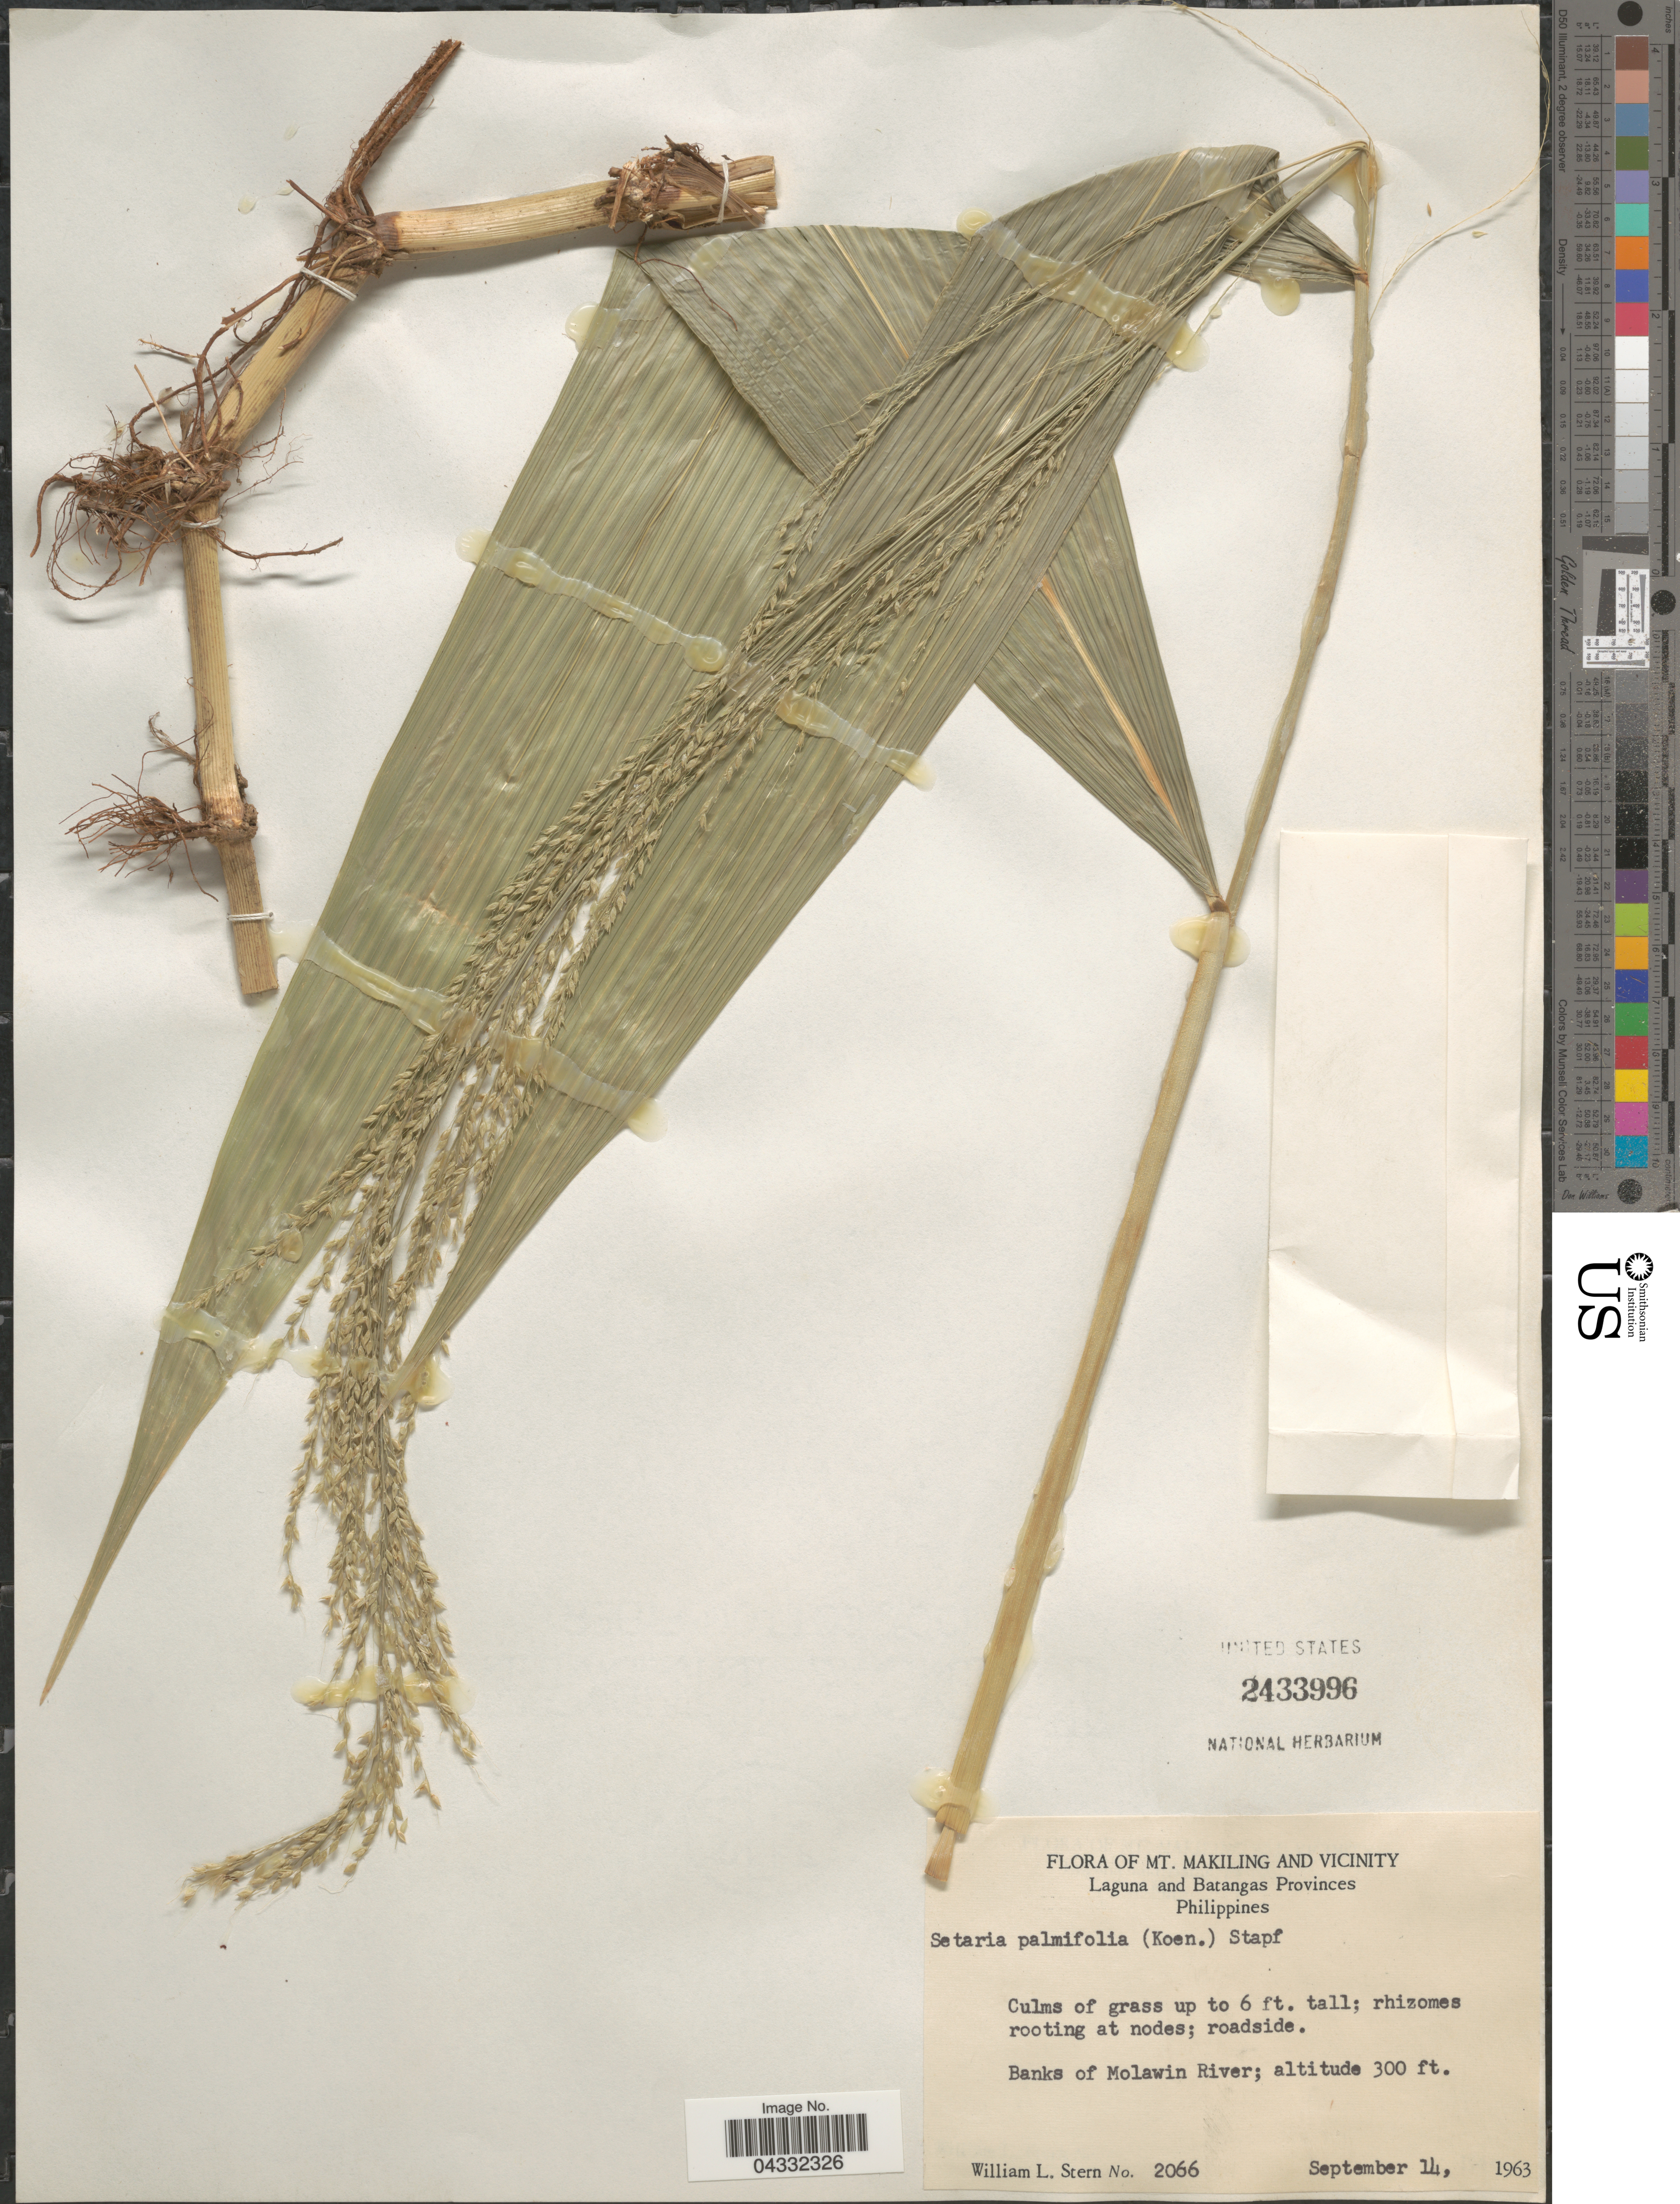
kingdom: Plantae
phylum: Tracheophyta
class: Liliopsida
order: Poales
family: Poaceae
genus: Setaria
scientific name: Setaria palmifolia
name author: (J. Koenig) Stapf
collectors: W. L. Stern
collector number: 2066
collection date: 1963-09-14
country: Philippines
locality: Mt. Makiling and vicinity. Laguna and Batangas Provinces. Banks of Molawin River.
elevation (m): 91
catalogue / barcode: US 2433996